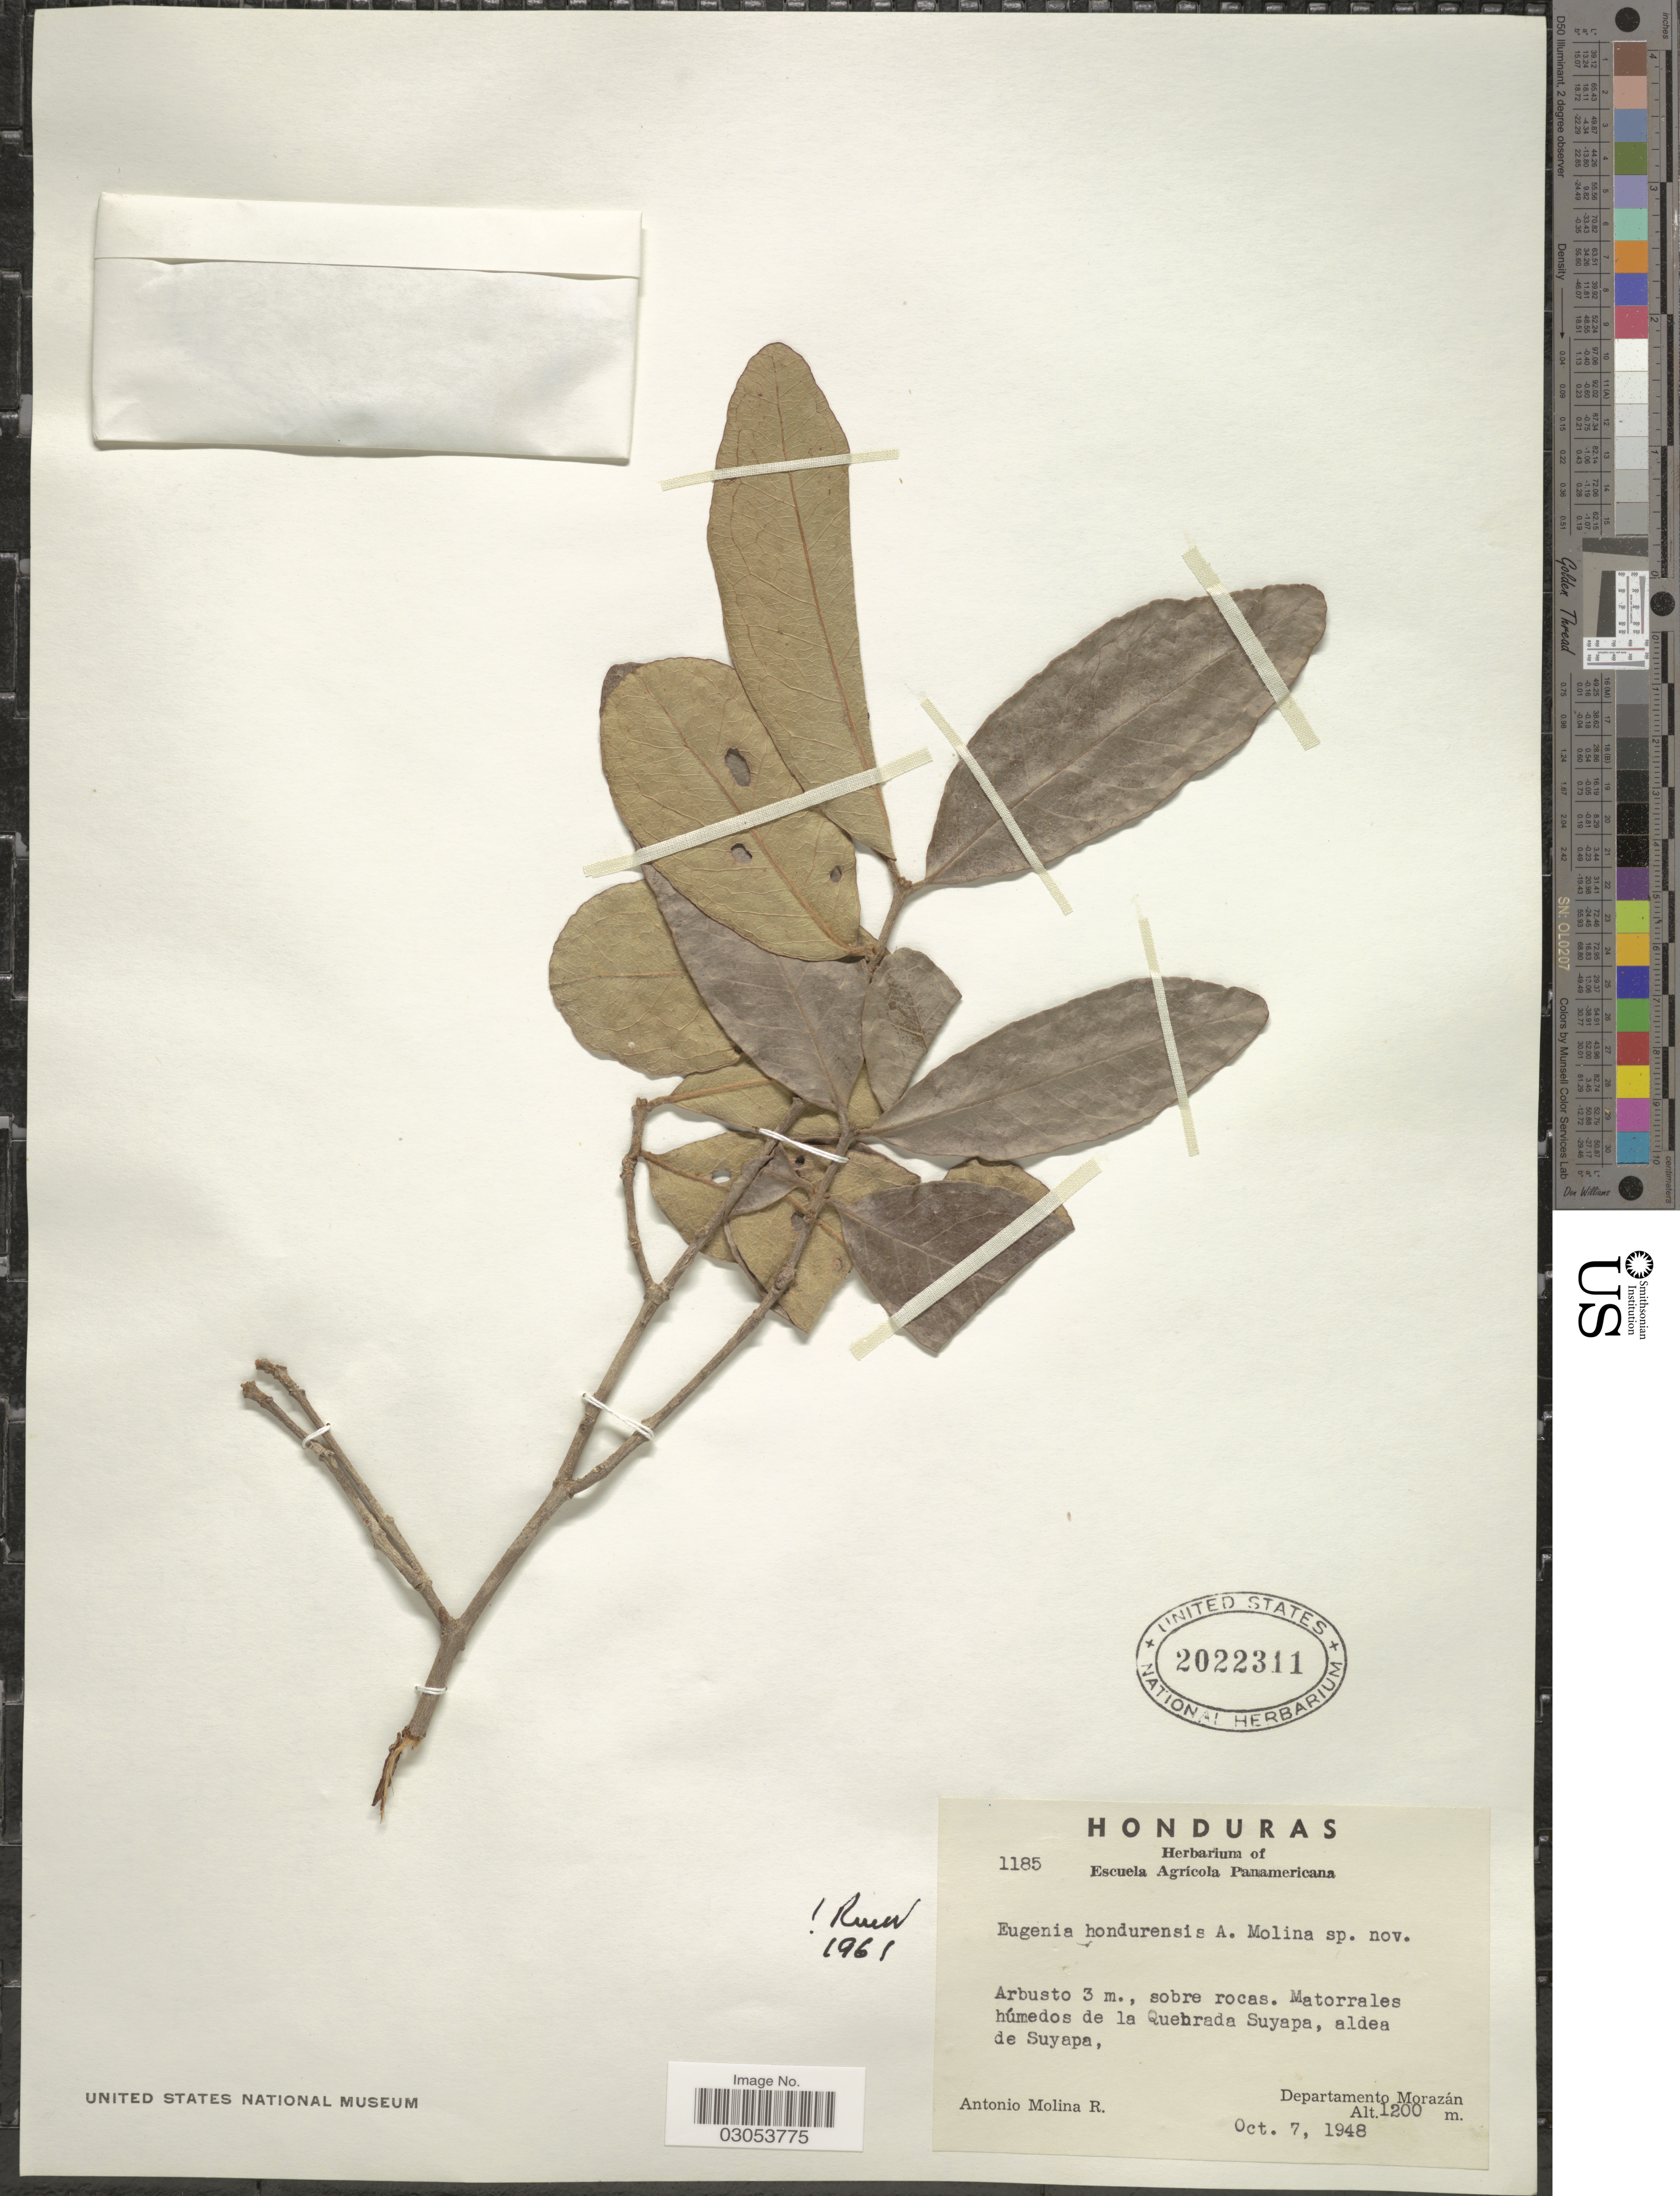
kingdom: Plantae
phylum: Tracheophyta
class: Magnoliopsida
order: Myrtales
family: Myrtaceae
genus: Eugenia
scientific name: Eugenia hondurensis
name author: Ant. Molina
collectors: A. Molina R.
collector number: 1185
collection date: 1948-10-07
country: Honduras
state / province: Fco. Morazán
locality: Matorrales húmedos de la Quebrada Suyapa, aldea de Suyapa, Departamento Morazán.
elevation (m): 1200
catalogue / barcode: US 2022311